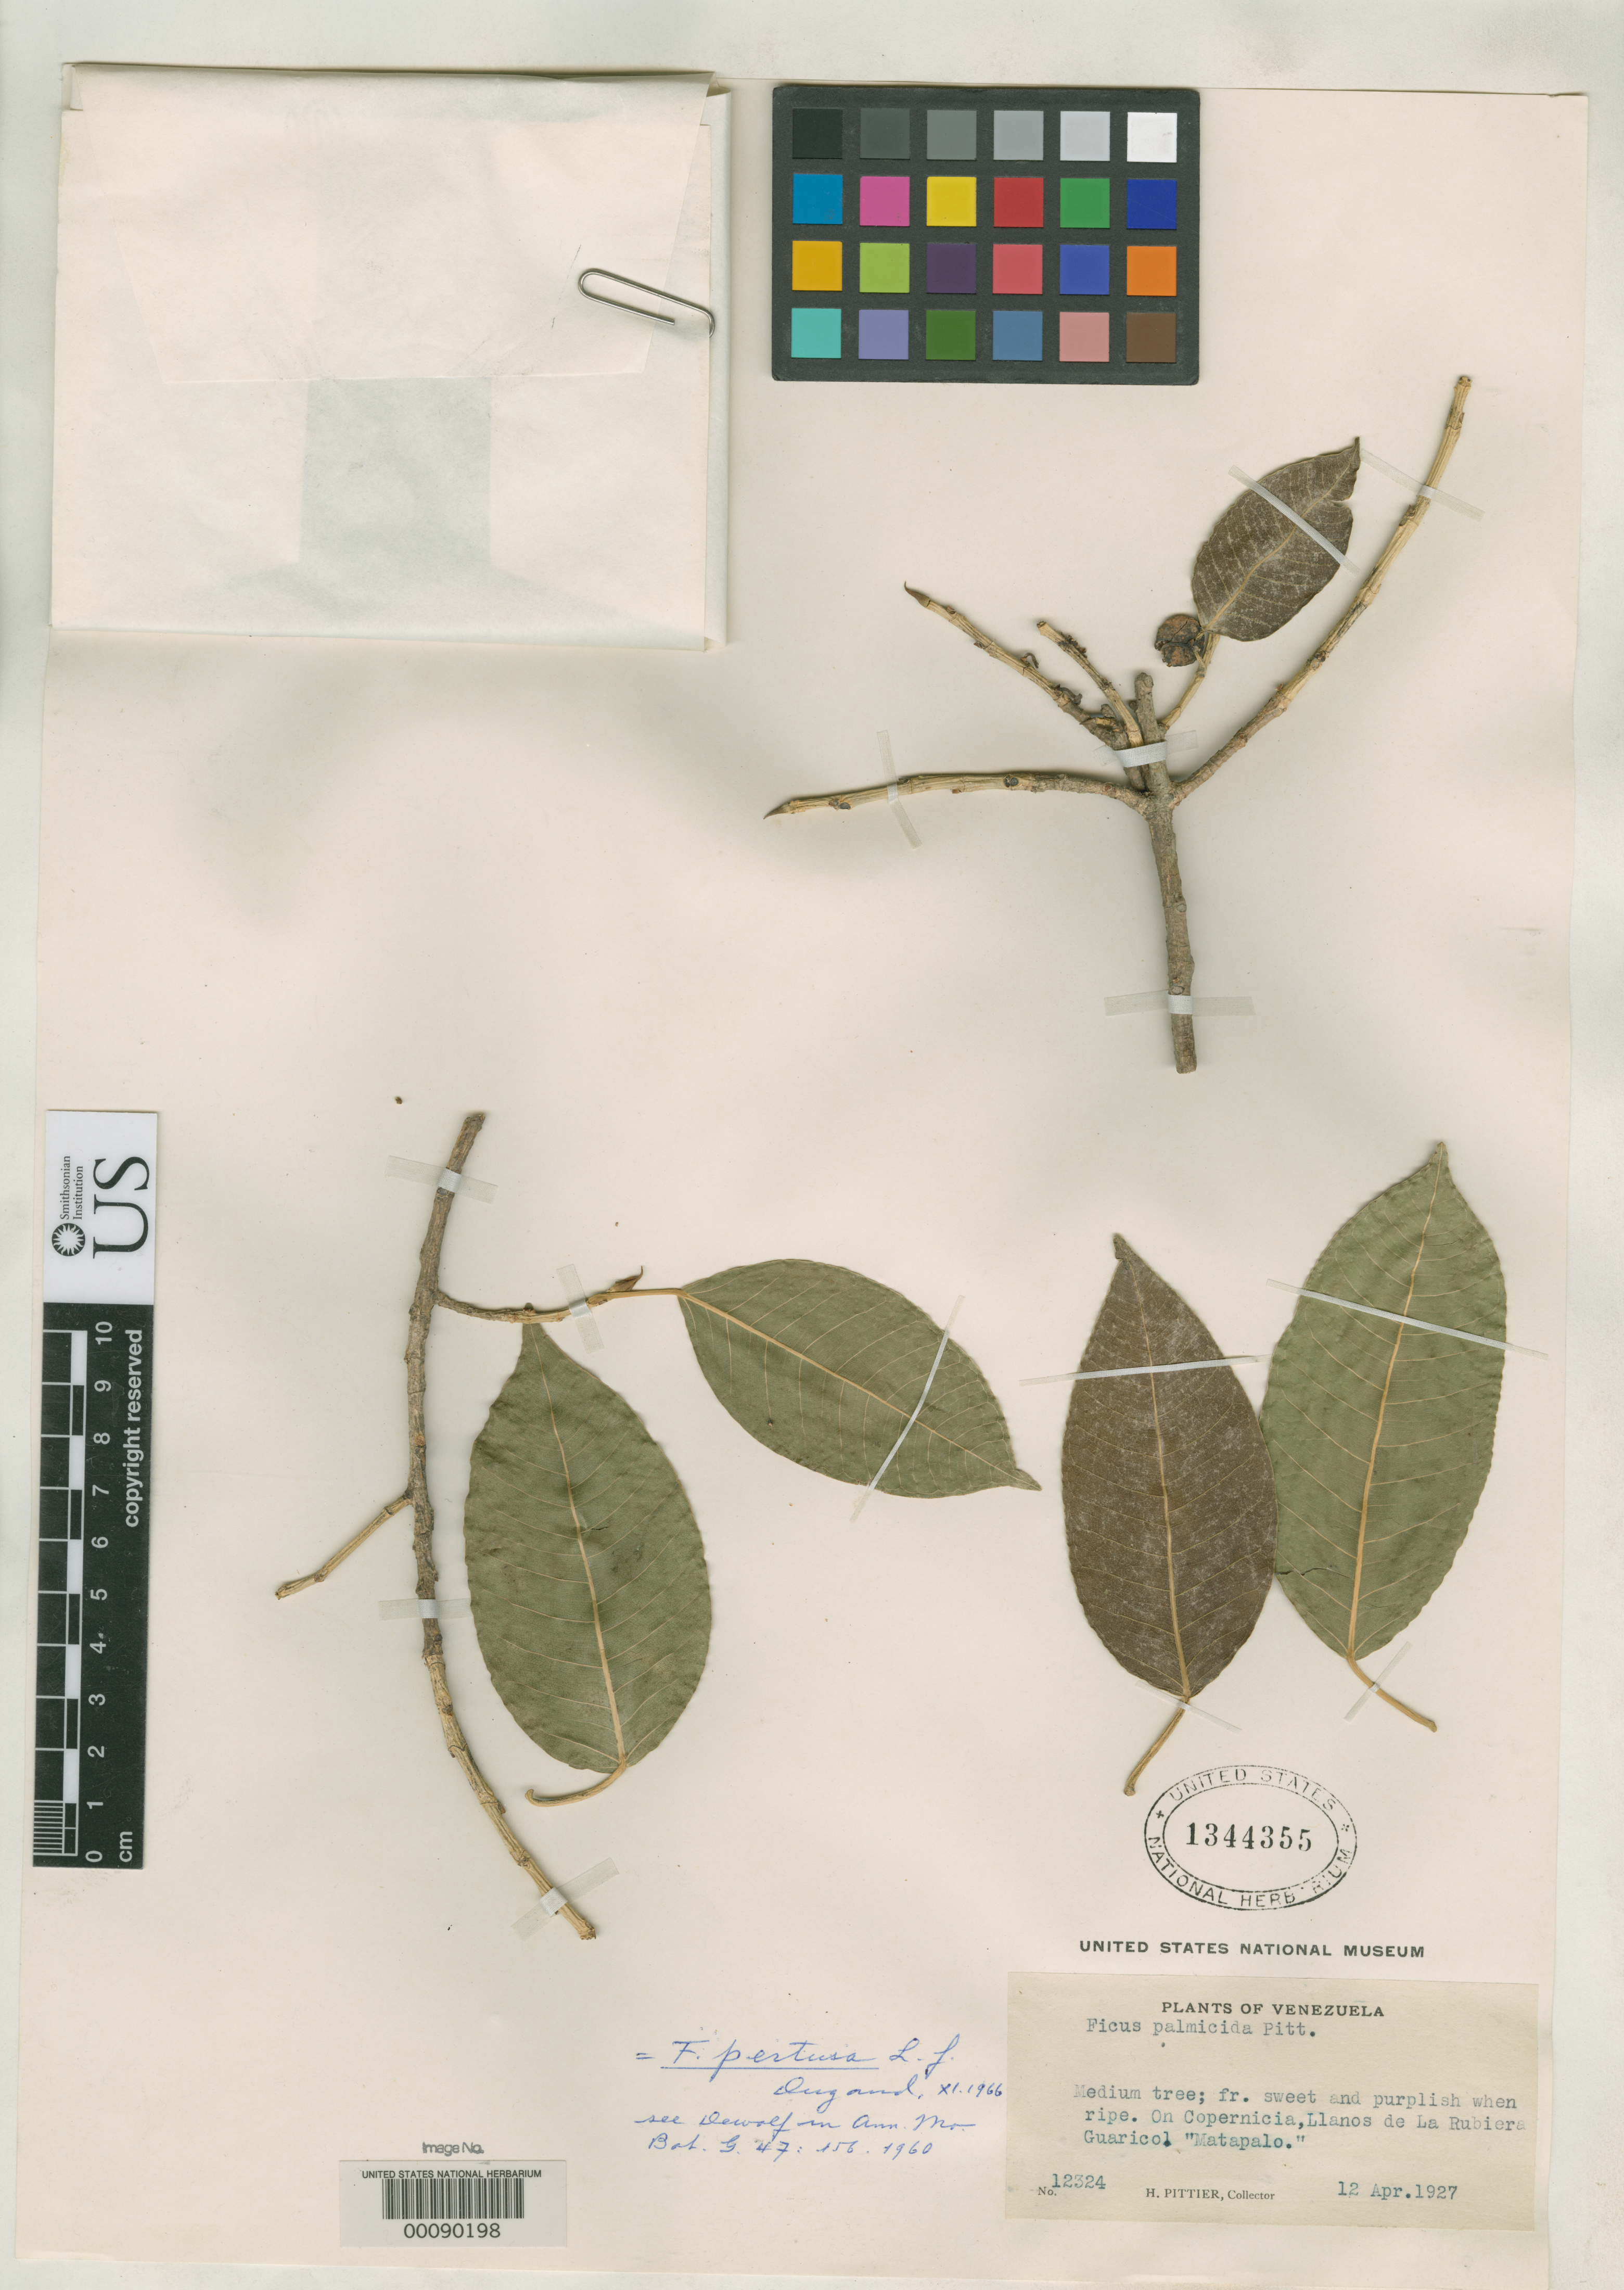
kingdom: Plantae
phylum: Tracheophyta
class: Magnoliopsida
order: Rosales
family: Moraceae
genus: Ficus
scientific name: Ficus palmicida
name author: Pittier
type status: Type Collection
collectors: H. F. Pittier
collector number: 12324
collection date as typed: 13 Oct 1927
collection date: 1927-10-13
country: Venezuela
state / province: Guárico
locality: Llanos de Cruz Rubiera.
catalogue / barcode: US 1344355